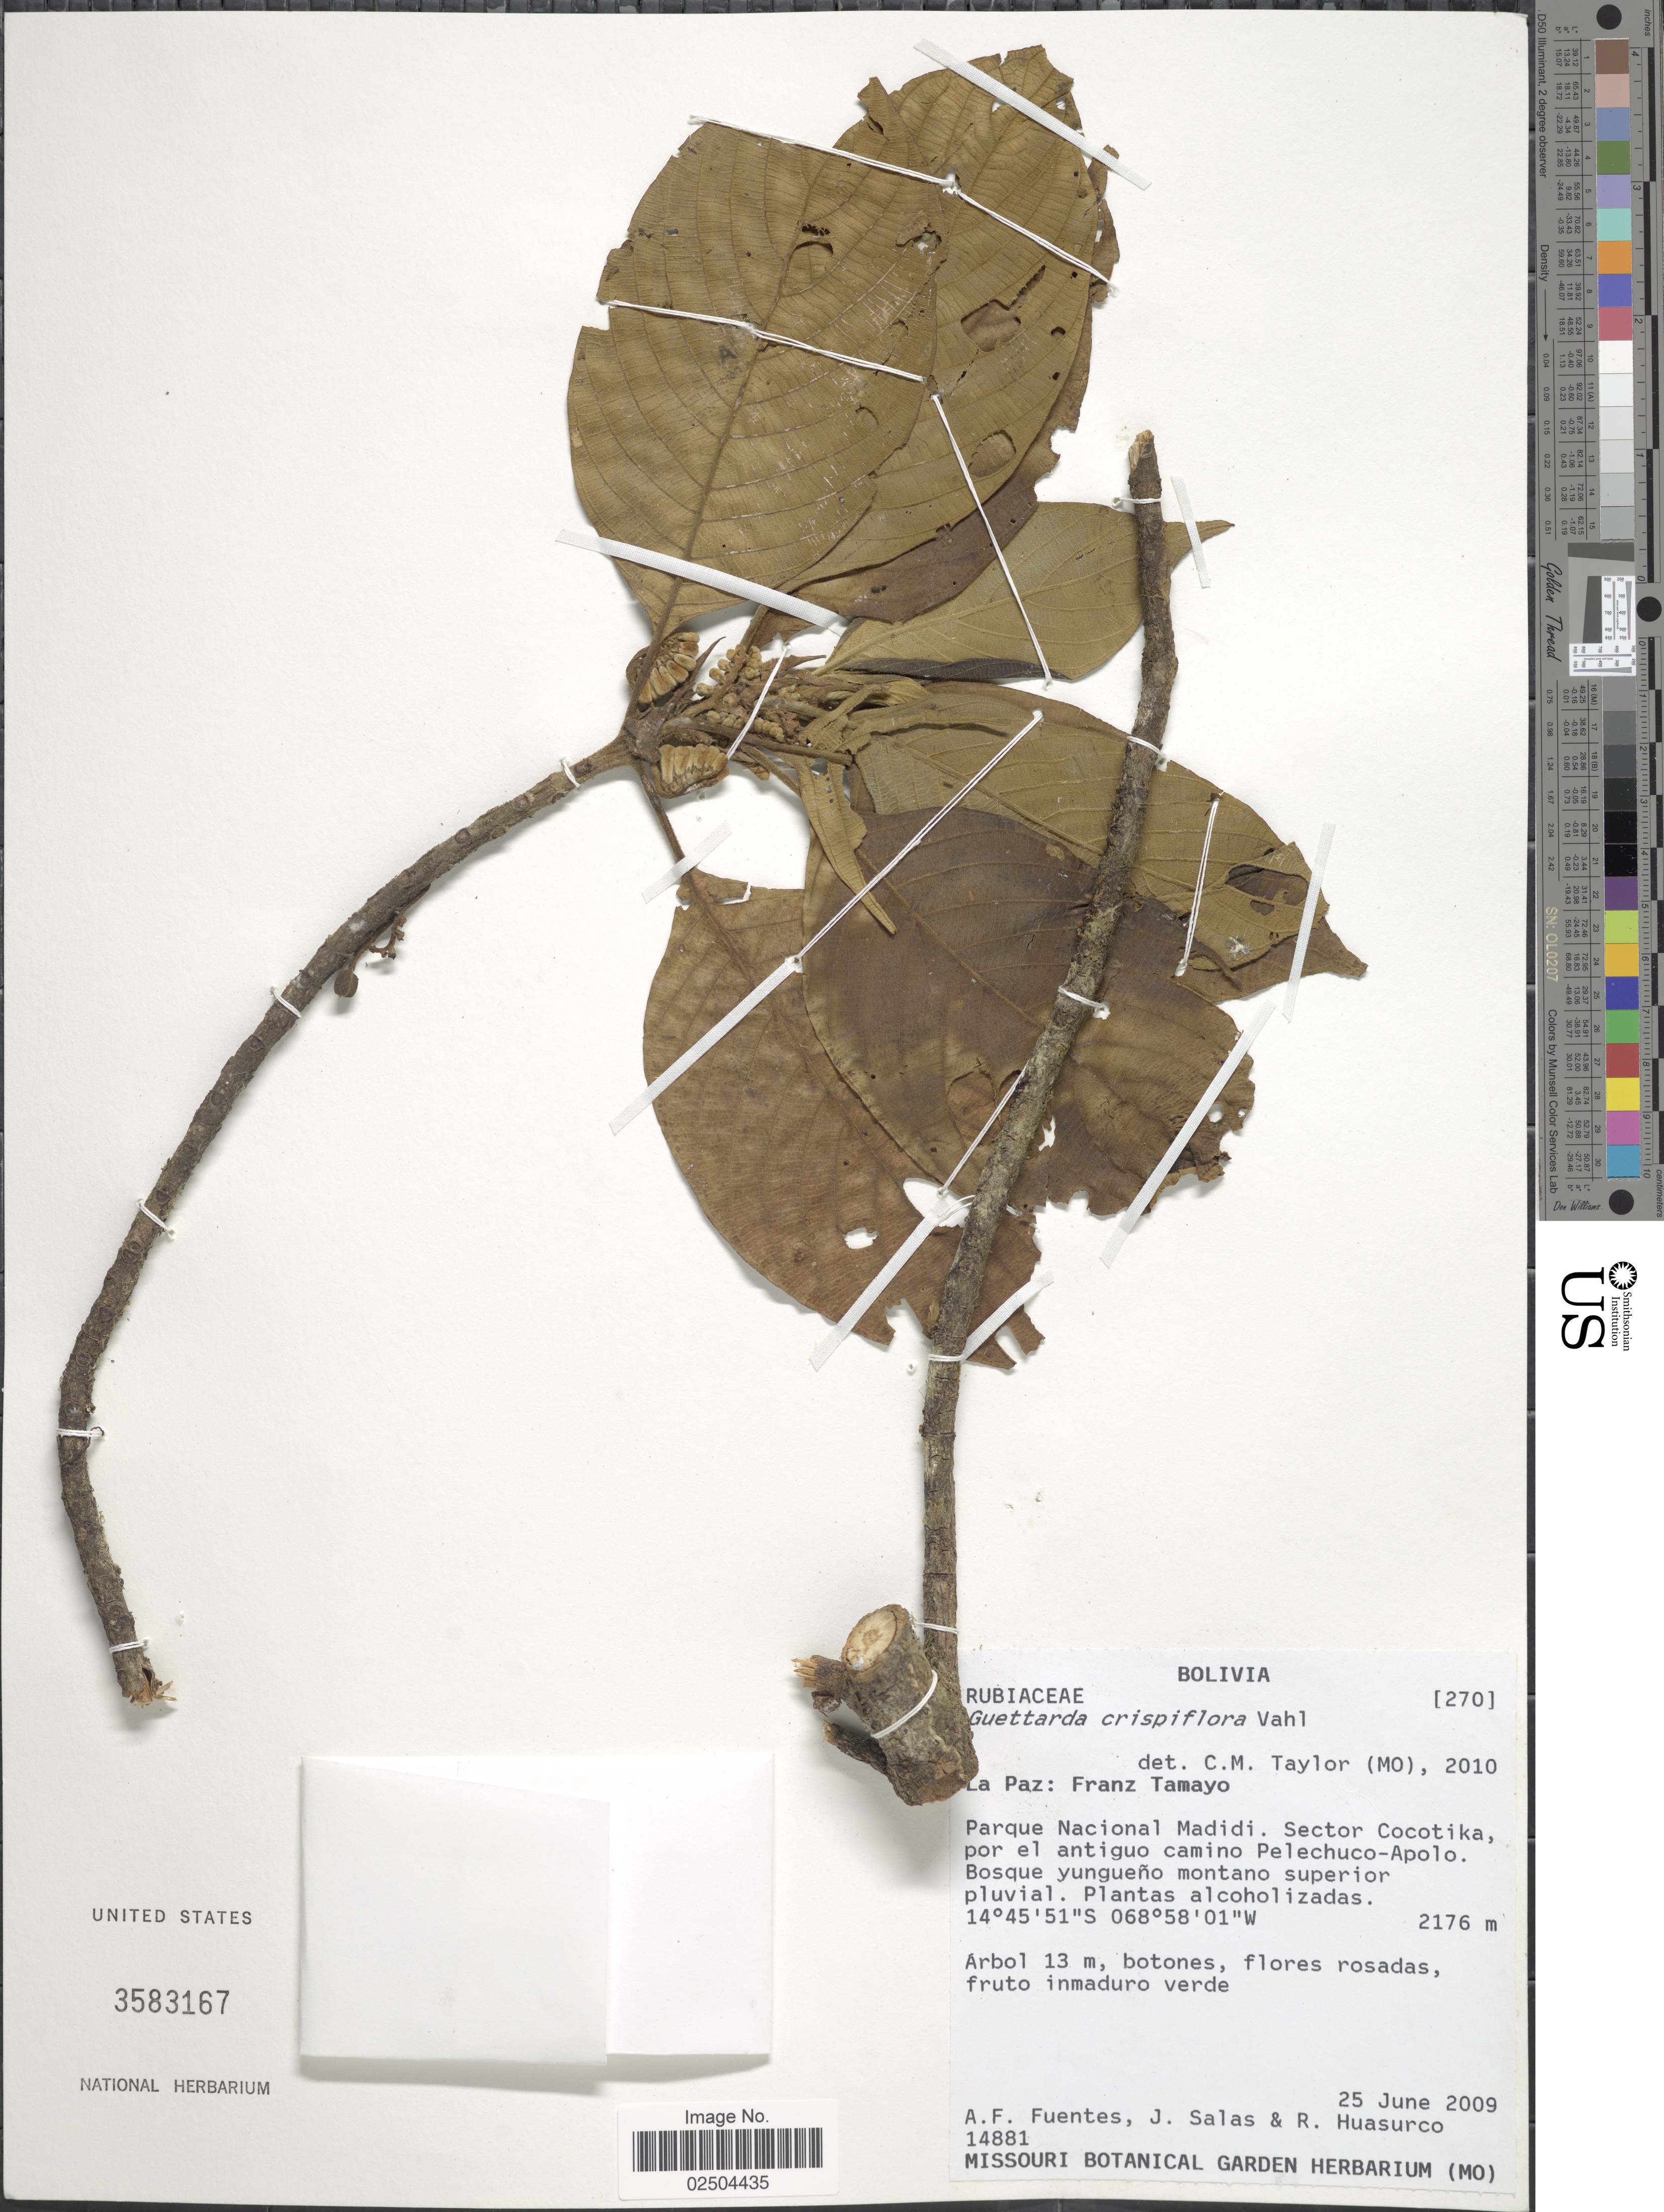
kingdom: Plantae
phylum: Tracheophyta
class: Magnoliopsida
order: Gentianales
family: Rubiaceae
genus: Guettarda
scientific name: Guettarda crispiflora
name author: Vahl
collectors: A. F. Fuentes, J. Salas & R. Huasurco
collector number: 14881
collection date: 2009-06-25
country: Bolivia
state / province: La Paz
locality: La Paz: Franz Tamayo, Parque Nacional Madidi, Sector Cocotika por el antiguo camino Pelechuco-Apolo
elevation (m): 2176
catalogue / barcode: US 3583167